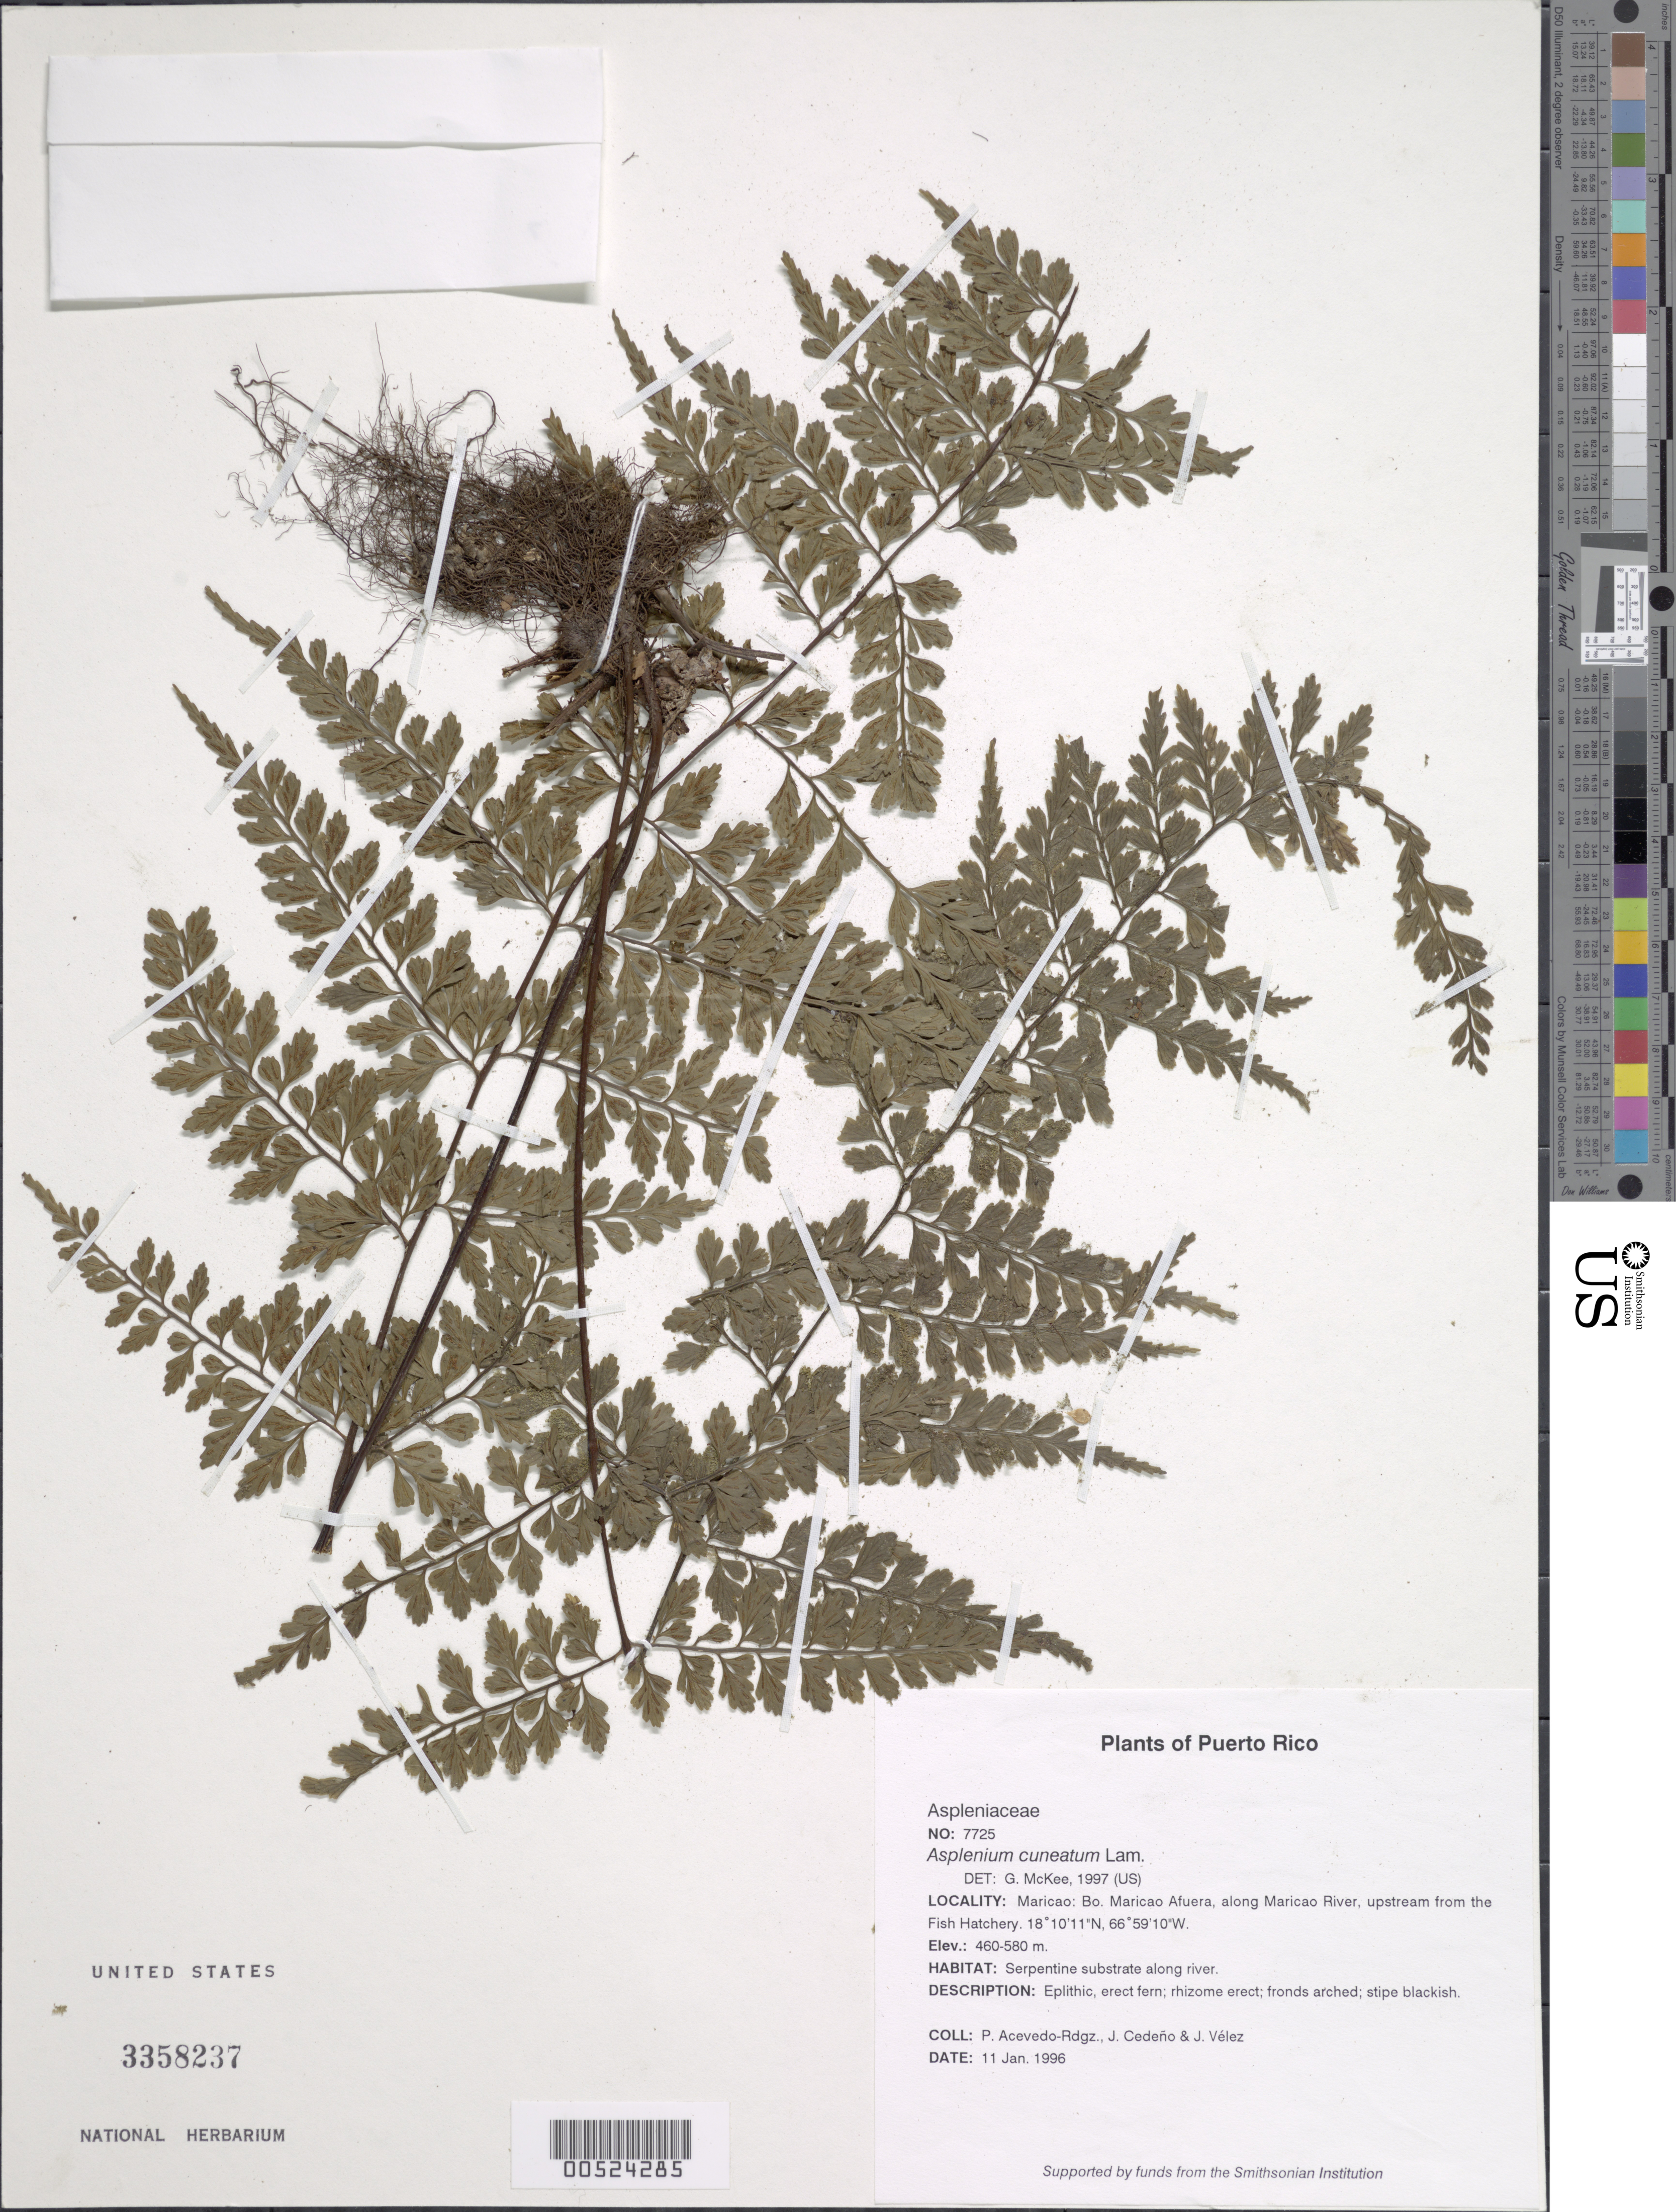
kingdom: Plantae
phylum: Tracheophyta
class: Polypodiopsida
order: Polypodiales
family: Aspleniaceae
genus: Asplenium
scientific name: Asplenium cuneatum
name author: Lam.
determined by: McKee, G. S., (US), NMNH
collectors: P. Acevedo-Rodr., J. A. Cedeño M. & J. Vélez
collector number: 7725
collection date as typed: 11 Jan 1996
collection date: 1996-01-11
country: Puerto Rico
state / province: Maricao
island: Puerto Rico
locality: Maricao: Bo. Maricao Afuera, along Maricao River, upstream from the Fish Hatchery.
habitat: Serpentine substrate along river.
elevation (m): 460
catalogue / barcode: US 3358237